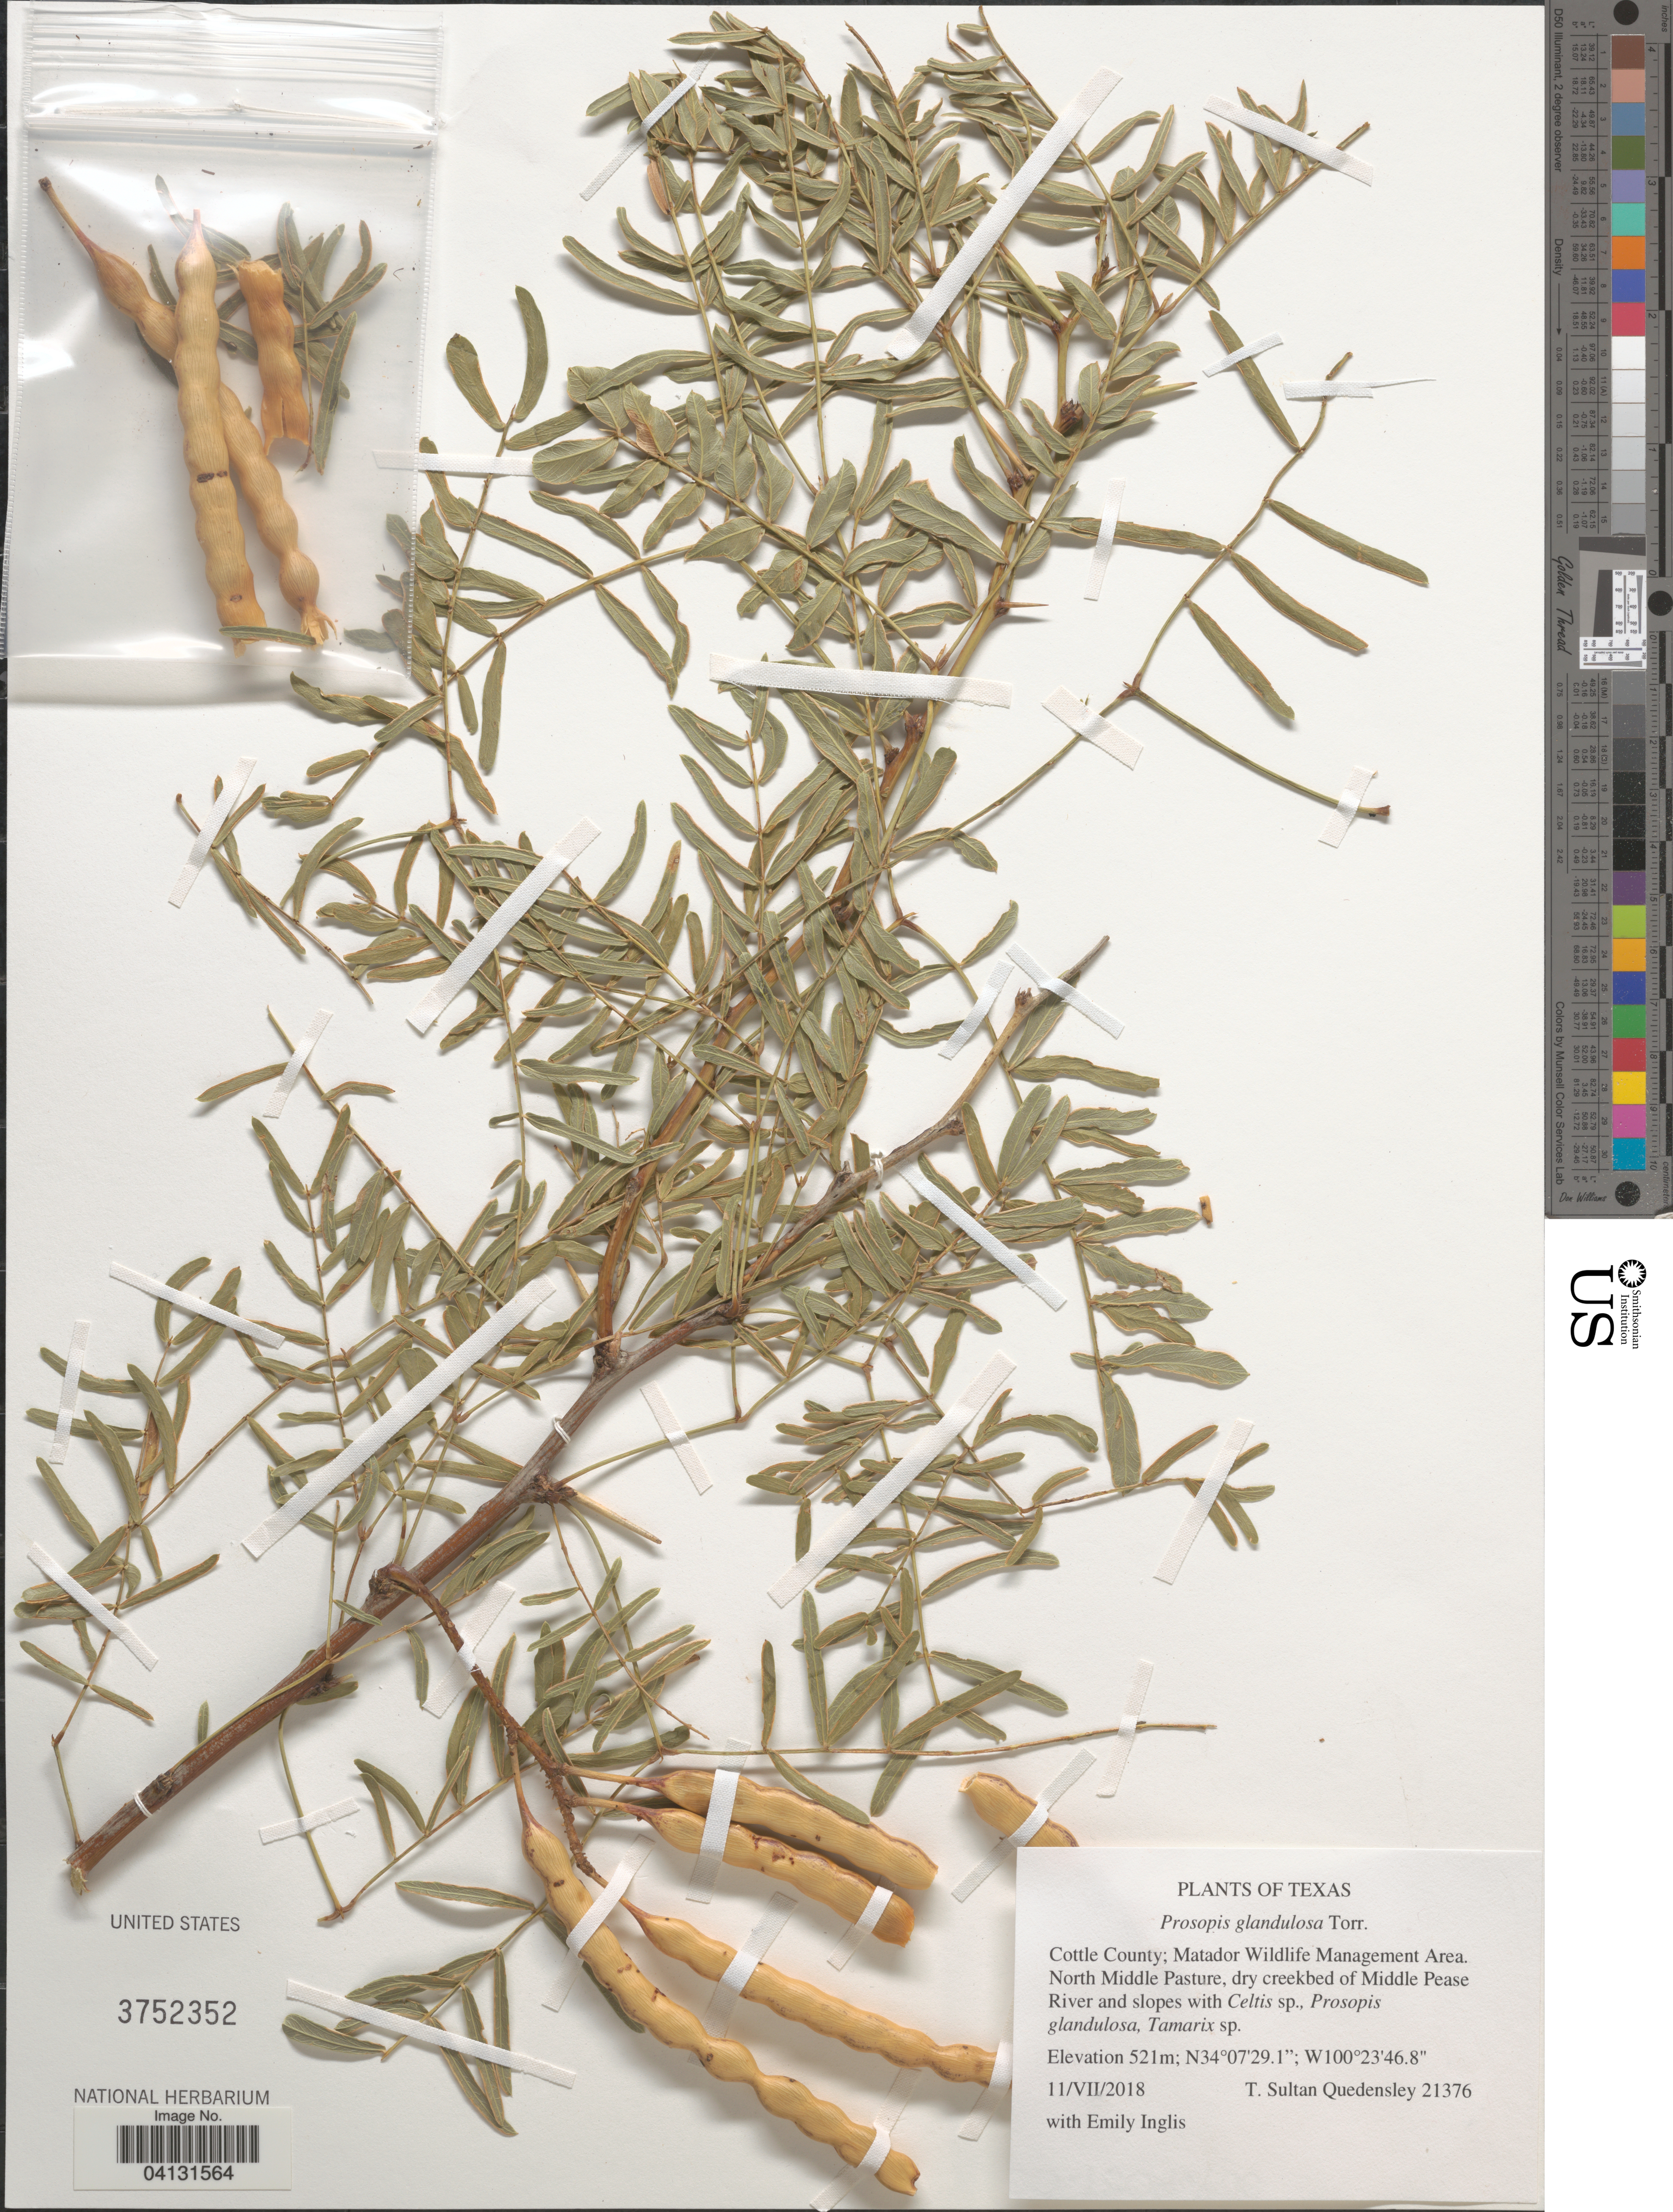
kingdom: Plantae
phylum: Tracheophyta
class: Magnoliopsida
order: Fabales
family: Fabaceae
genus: Neltuma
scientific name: Neltuma glandulosa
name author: (Torr.) Britton & Rose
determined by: Strong, Mark T., (BOT), Smithsonian Institution - National Museum of Natural History (UNITED STATES)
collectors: T. S. Quedensley & E. Inglis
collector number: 21376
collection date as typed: Transcribed d/m/y: 11/7/2018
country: United States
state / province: Texas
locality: Cottle County; Matador Wildlife Management Area. North Middle Pasture, dry creekbed of Middle Pease River and slopes.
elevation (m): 521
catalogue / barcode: US 3752352